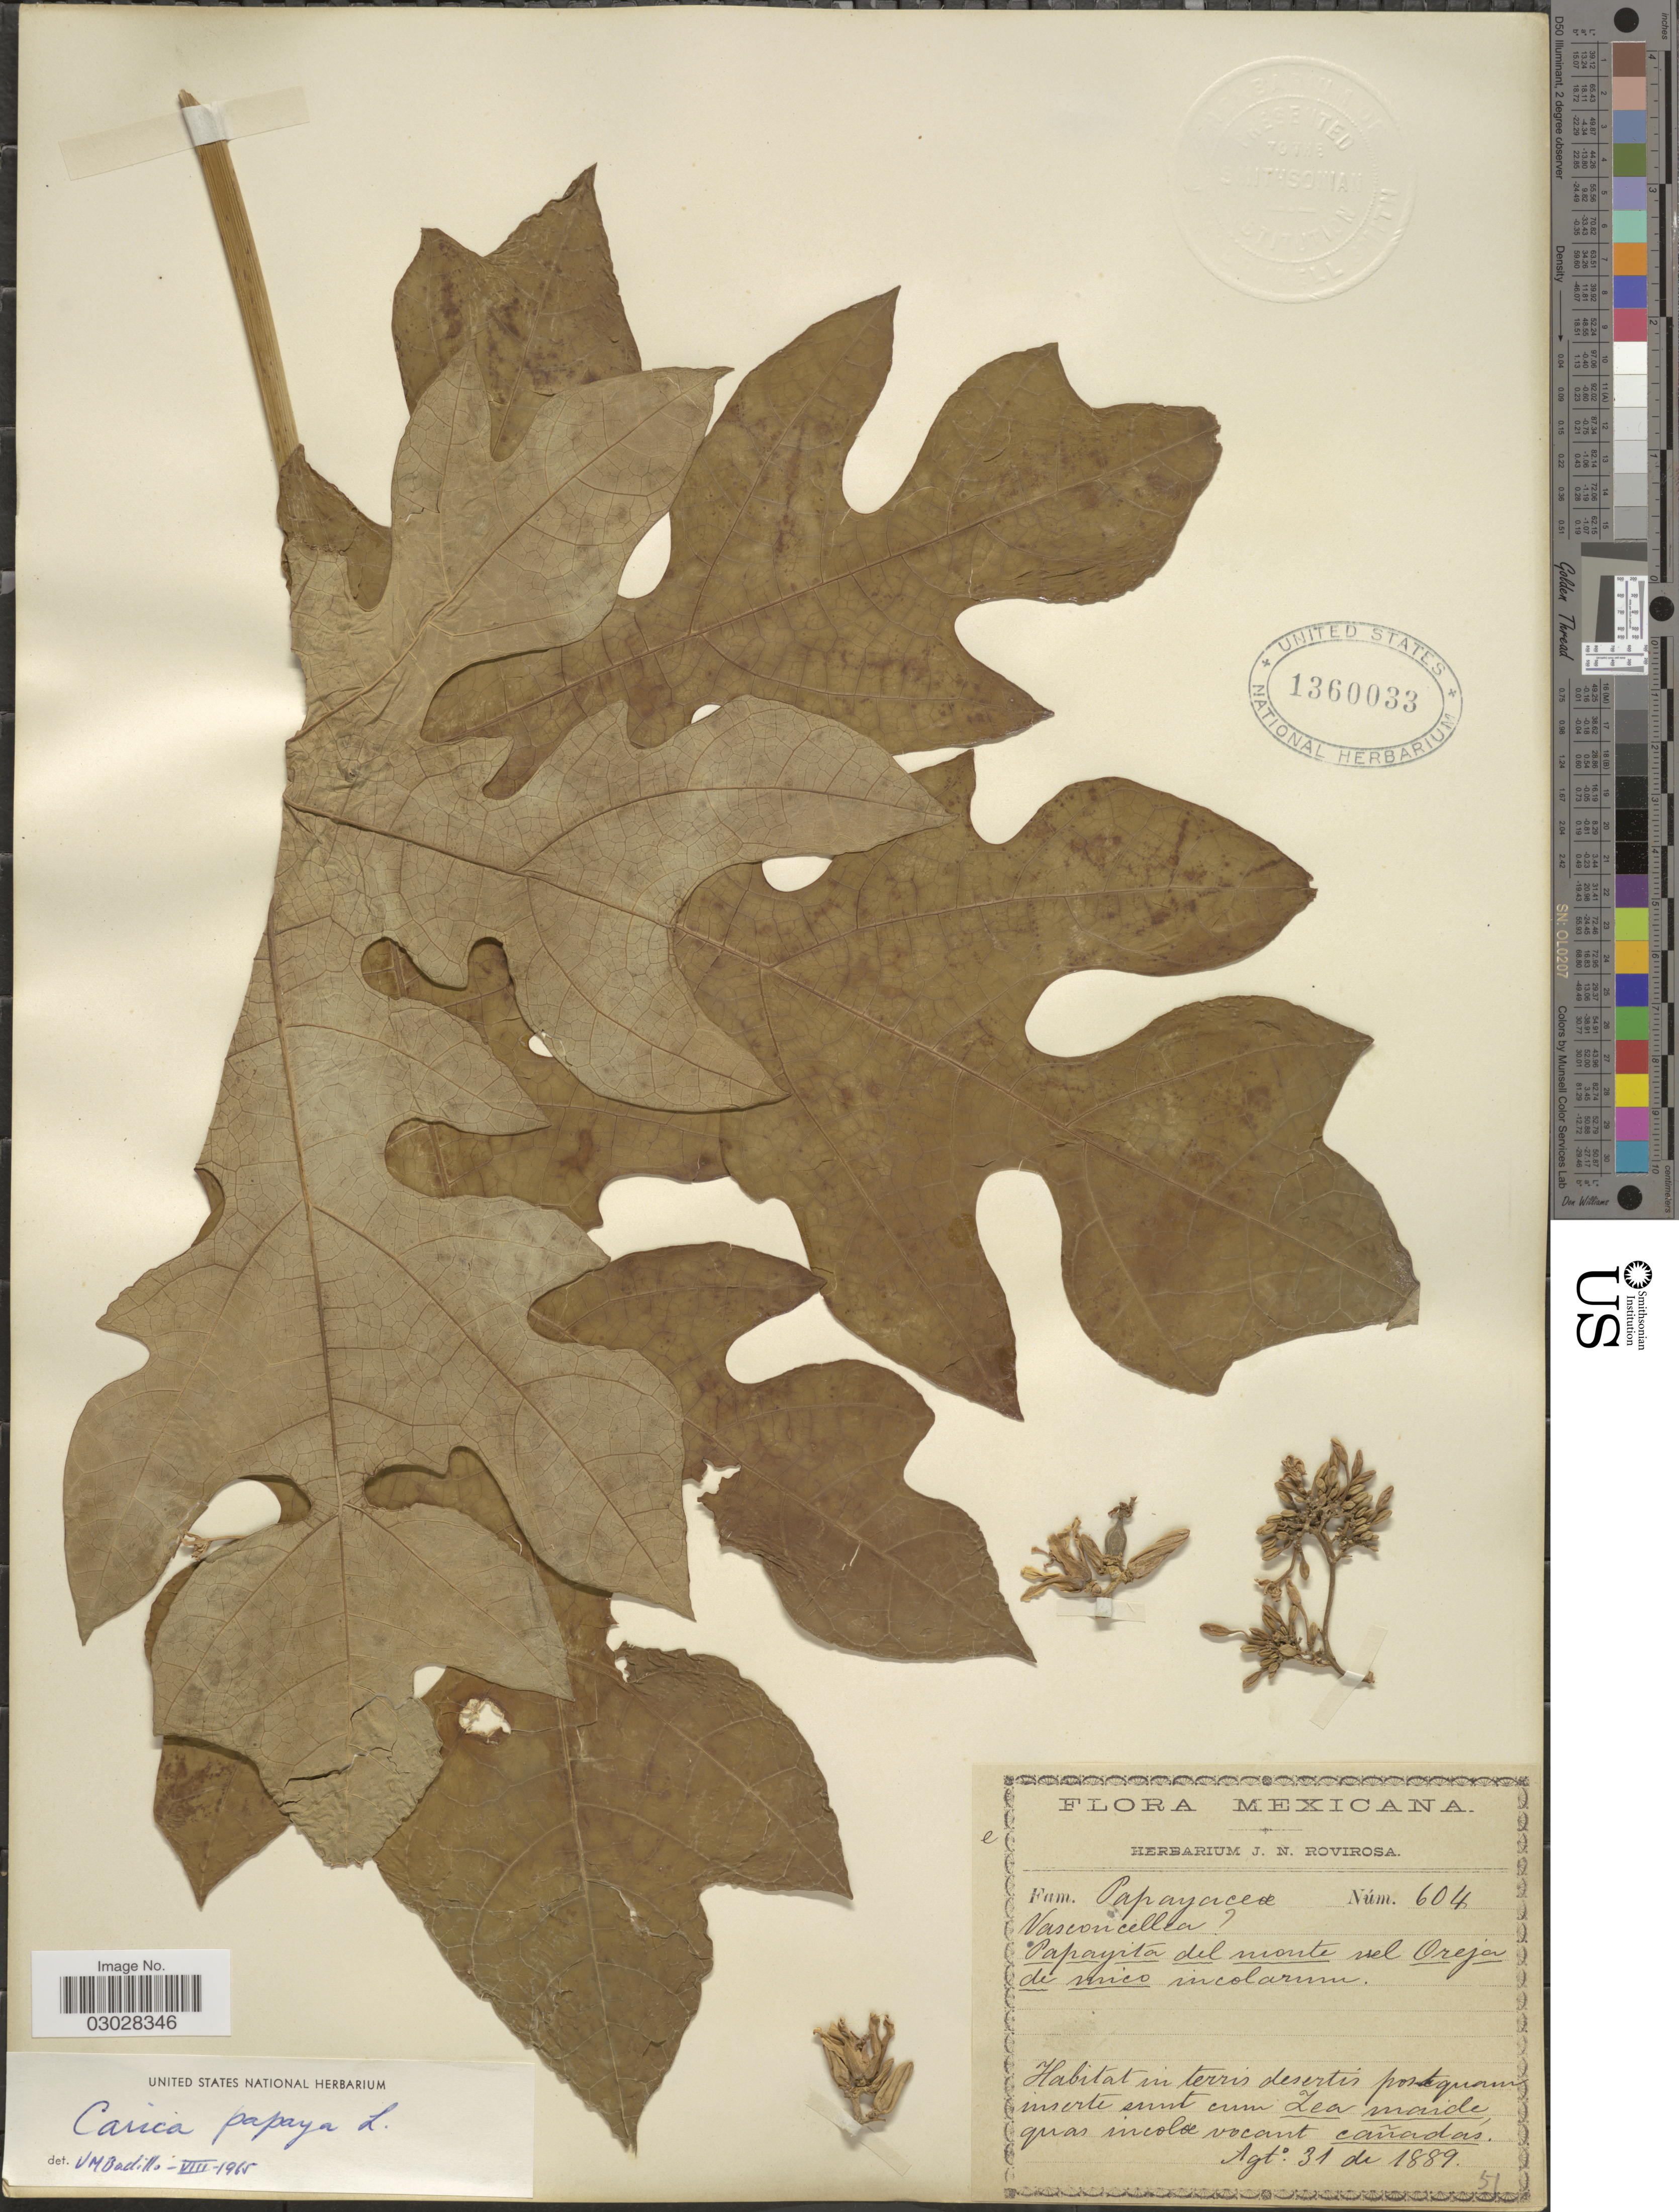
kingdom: Plantae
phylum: Tracheophyta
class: Magnoliopsida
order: Brassicales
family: Caricaceae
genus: Carica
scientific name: Carica papaya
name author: L.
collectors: ex herb. J. N. Rovirosa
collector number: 604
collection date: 1889-08-31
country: Mexico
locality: Mexicana. In terris desertis postiquam inserte sumt cum Lea maride quas incolae vocant cañadas. [interpreted]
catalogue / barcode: US 1360033